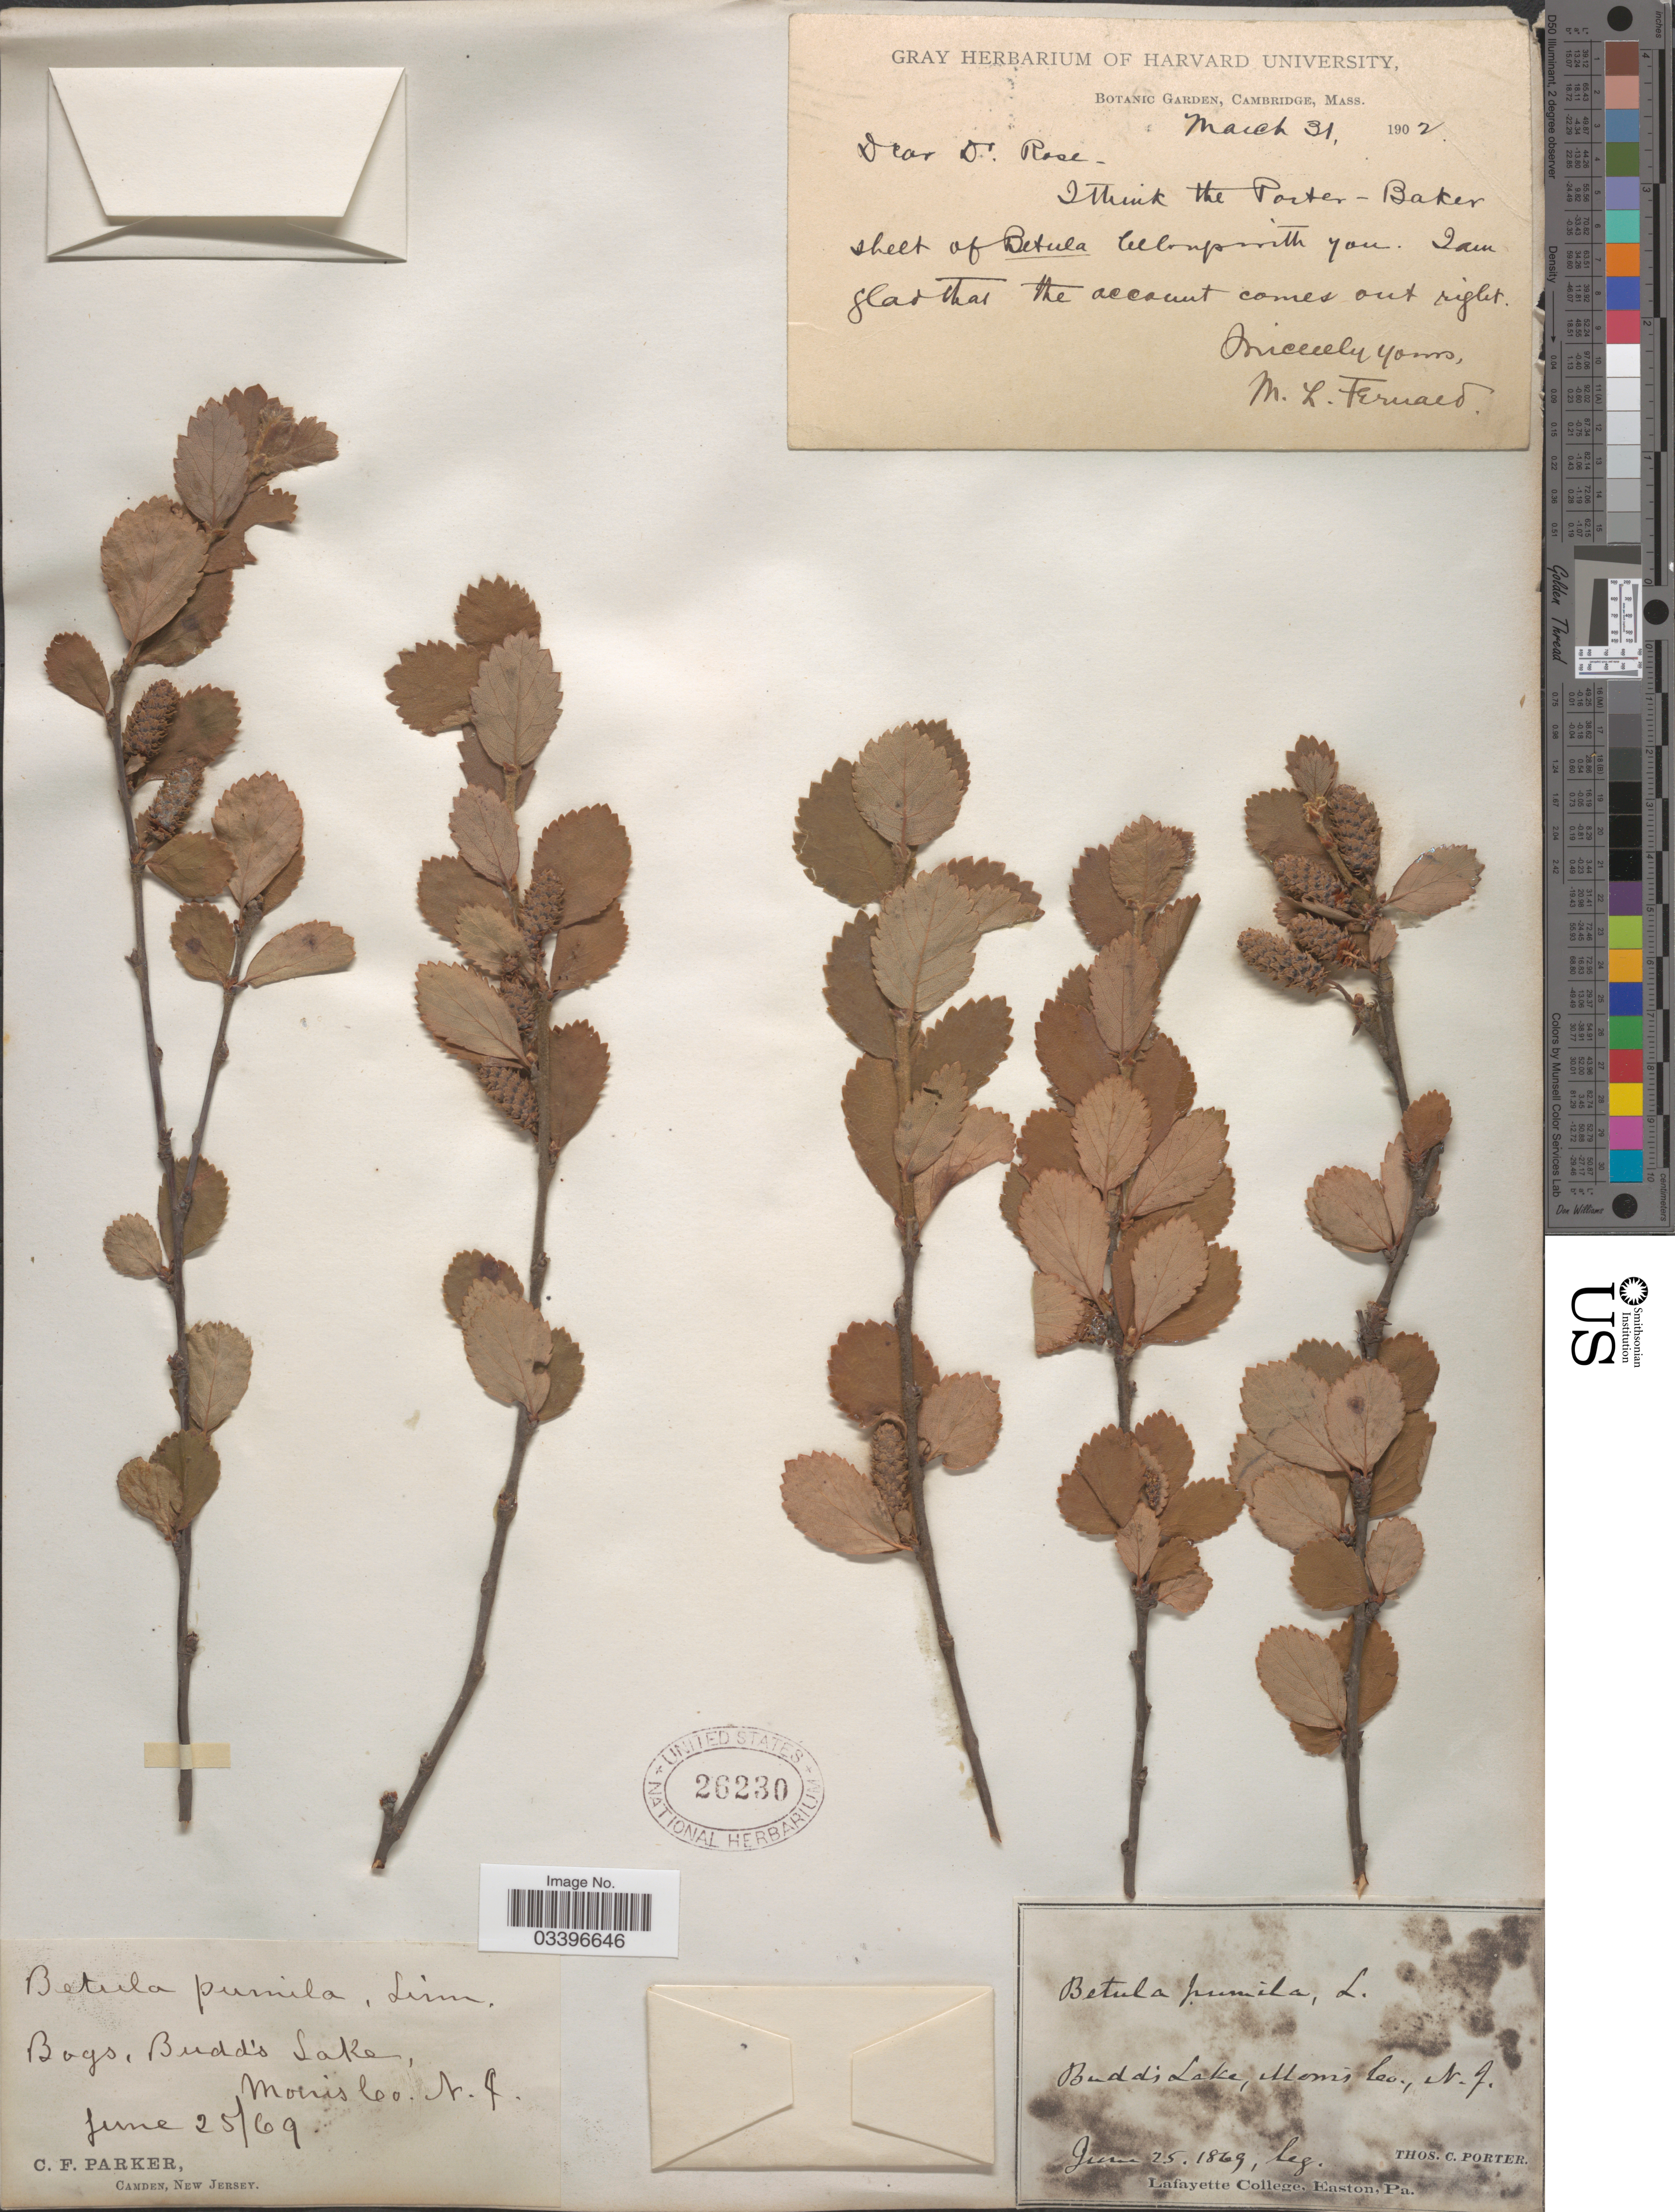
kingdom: Plantae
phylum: Tracheophyta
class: Magnoliopsida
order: Fagales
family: Betulaceae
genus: Betula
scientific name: Betula pumila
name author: L.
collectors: C. F. Parker & T. Porter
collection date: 1869-06-25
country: United States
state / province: New Jersey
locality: Budd's Lake, Morris Co.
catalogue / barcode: US 26230